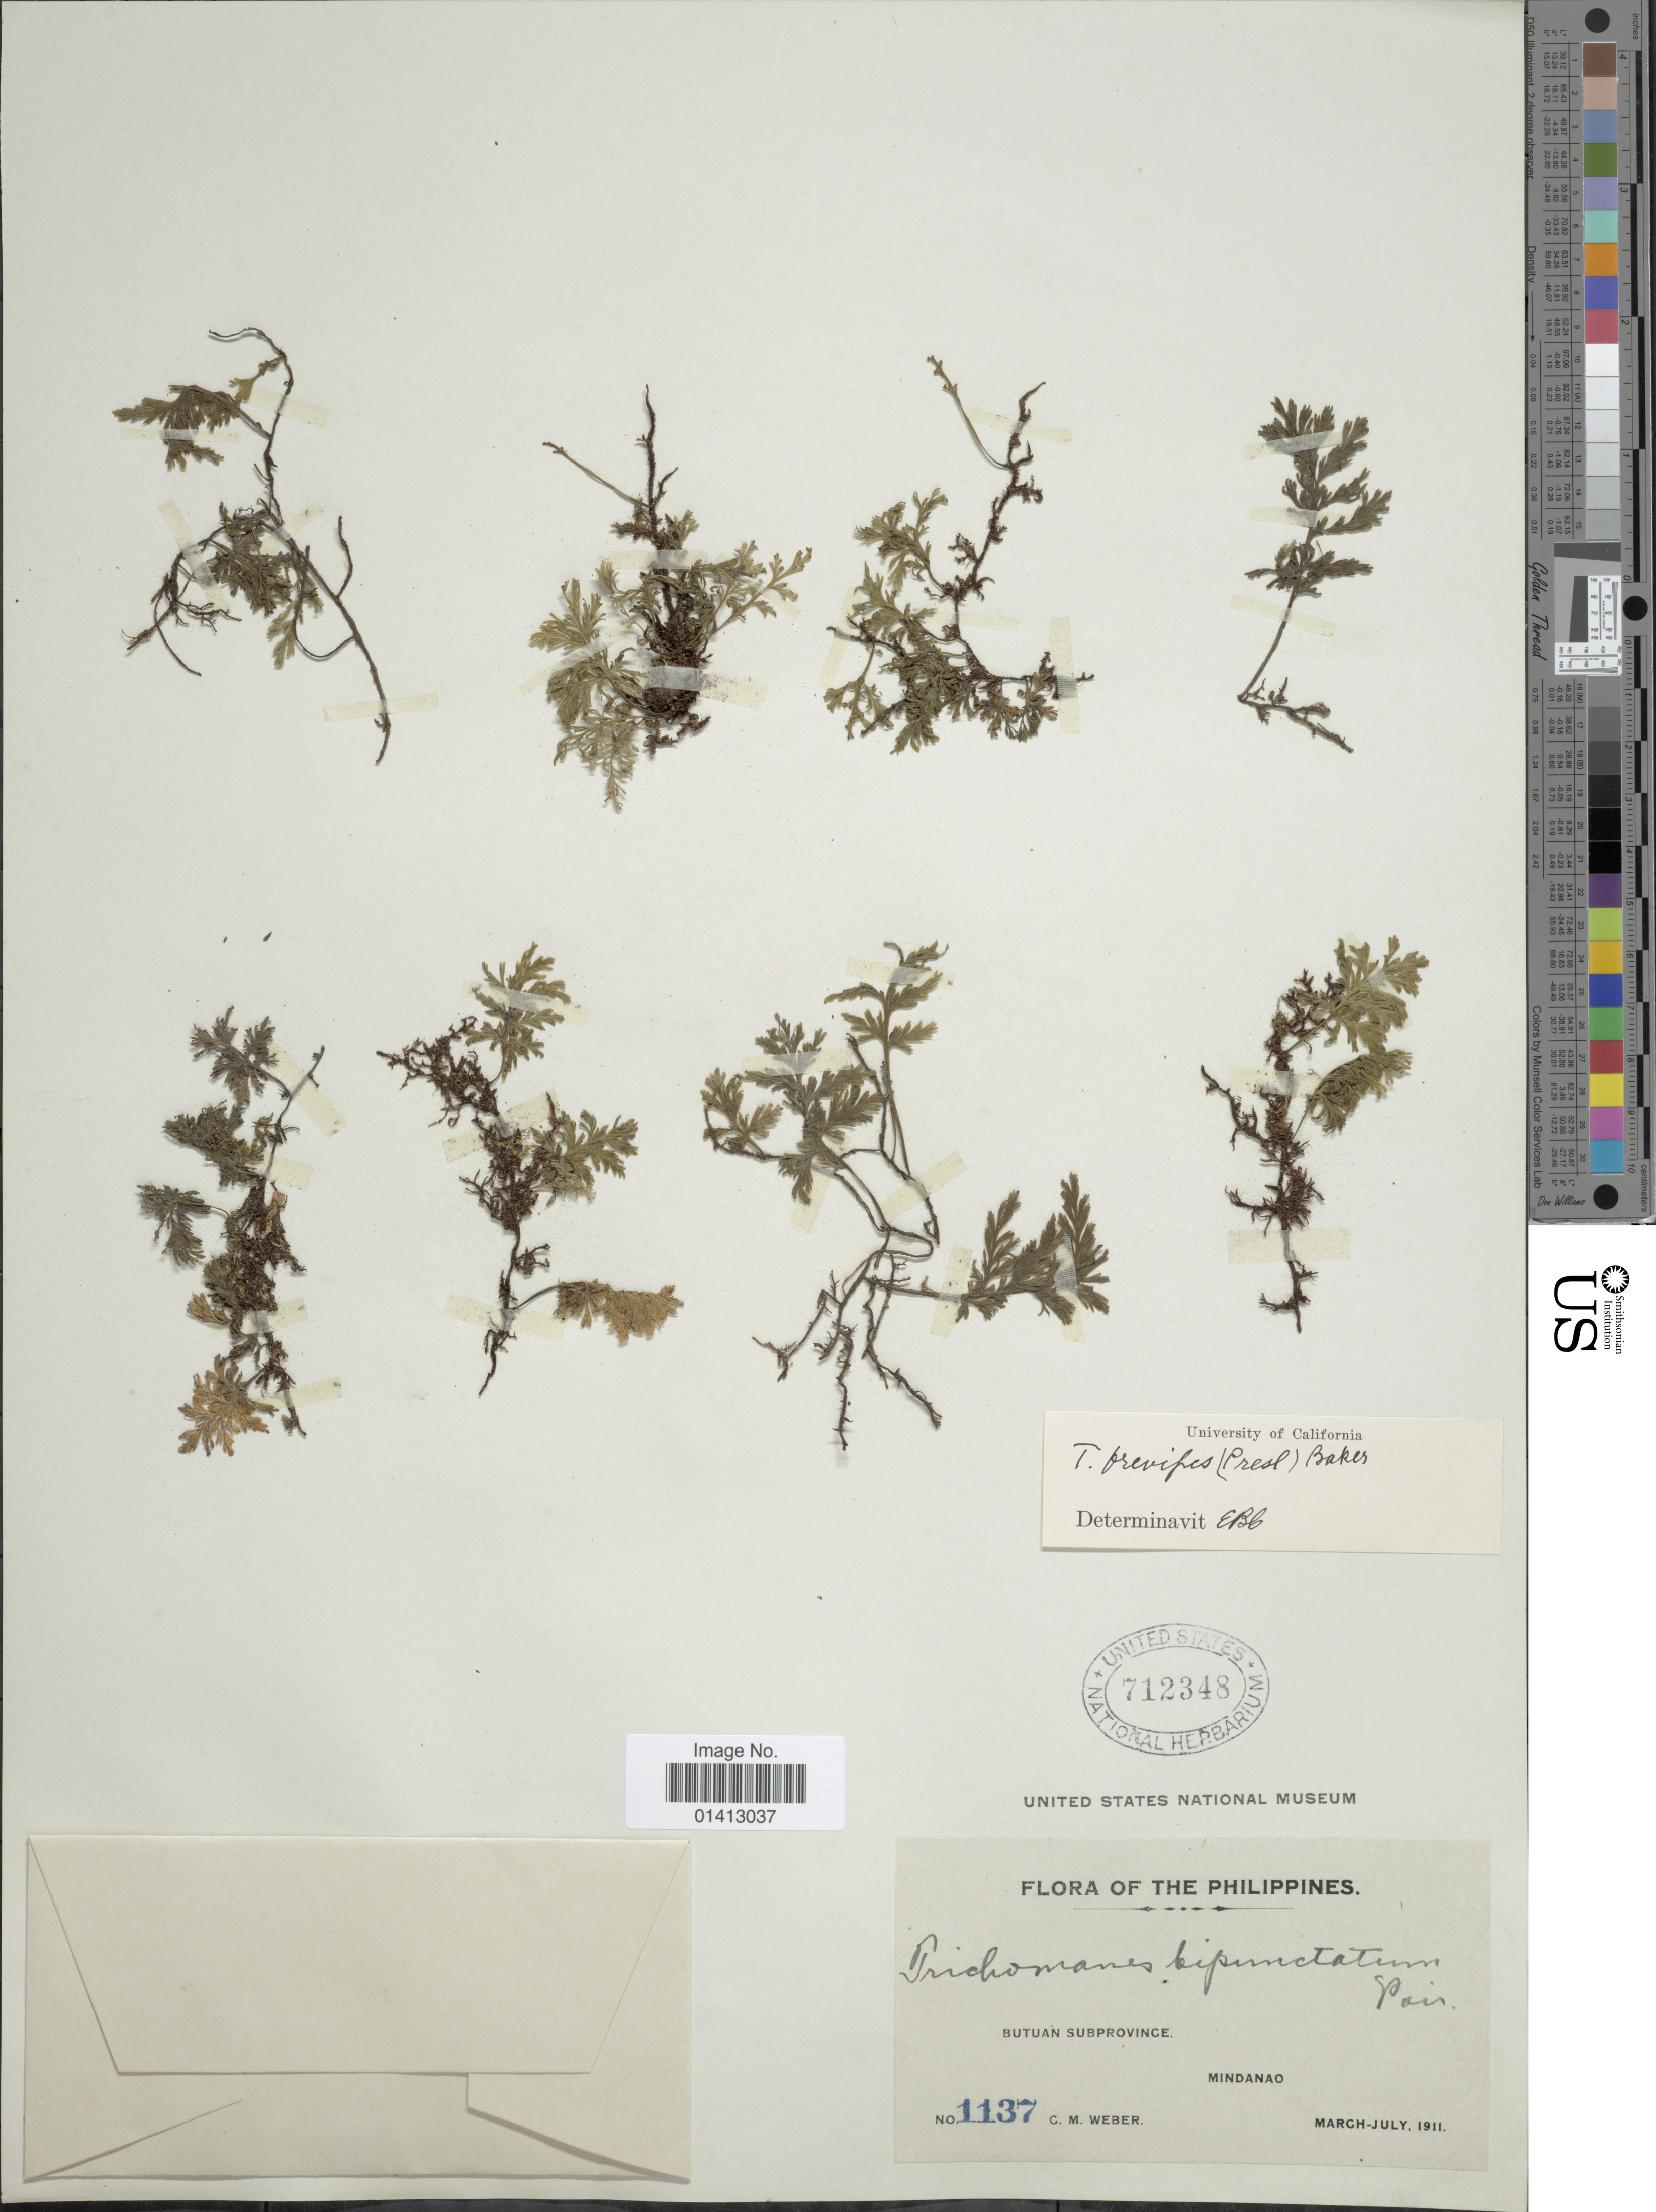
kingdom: Plantae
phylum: Tracheophyta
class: Polypodiopsida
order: Hymenophyllales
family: Hymenophyllaceae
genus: Crepidomanes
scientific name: Crepidomanes brevipes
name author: (C. Presl) Copel.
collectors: C. M. Weber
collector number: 1137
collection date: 1911-03/1911-07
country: Philippines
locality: Butuan Subprovince, Mindanao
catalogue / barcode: US 712348